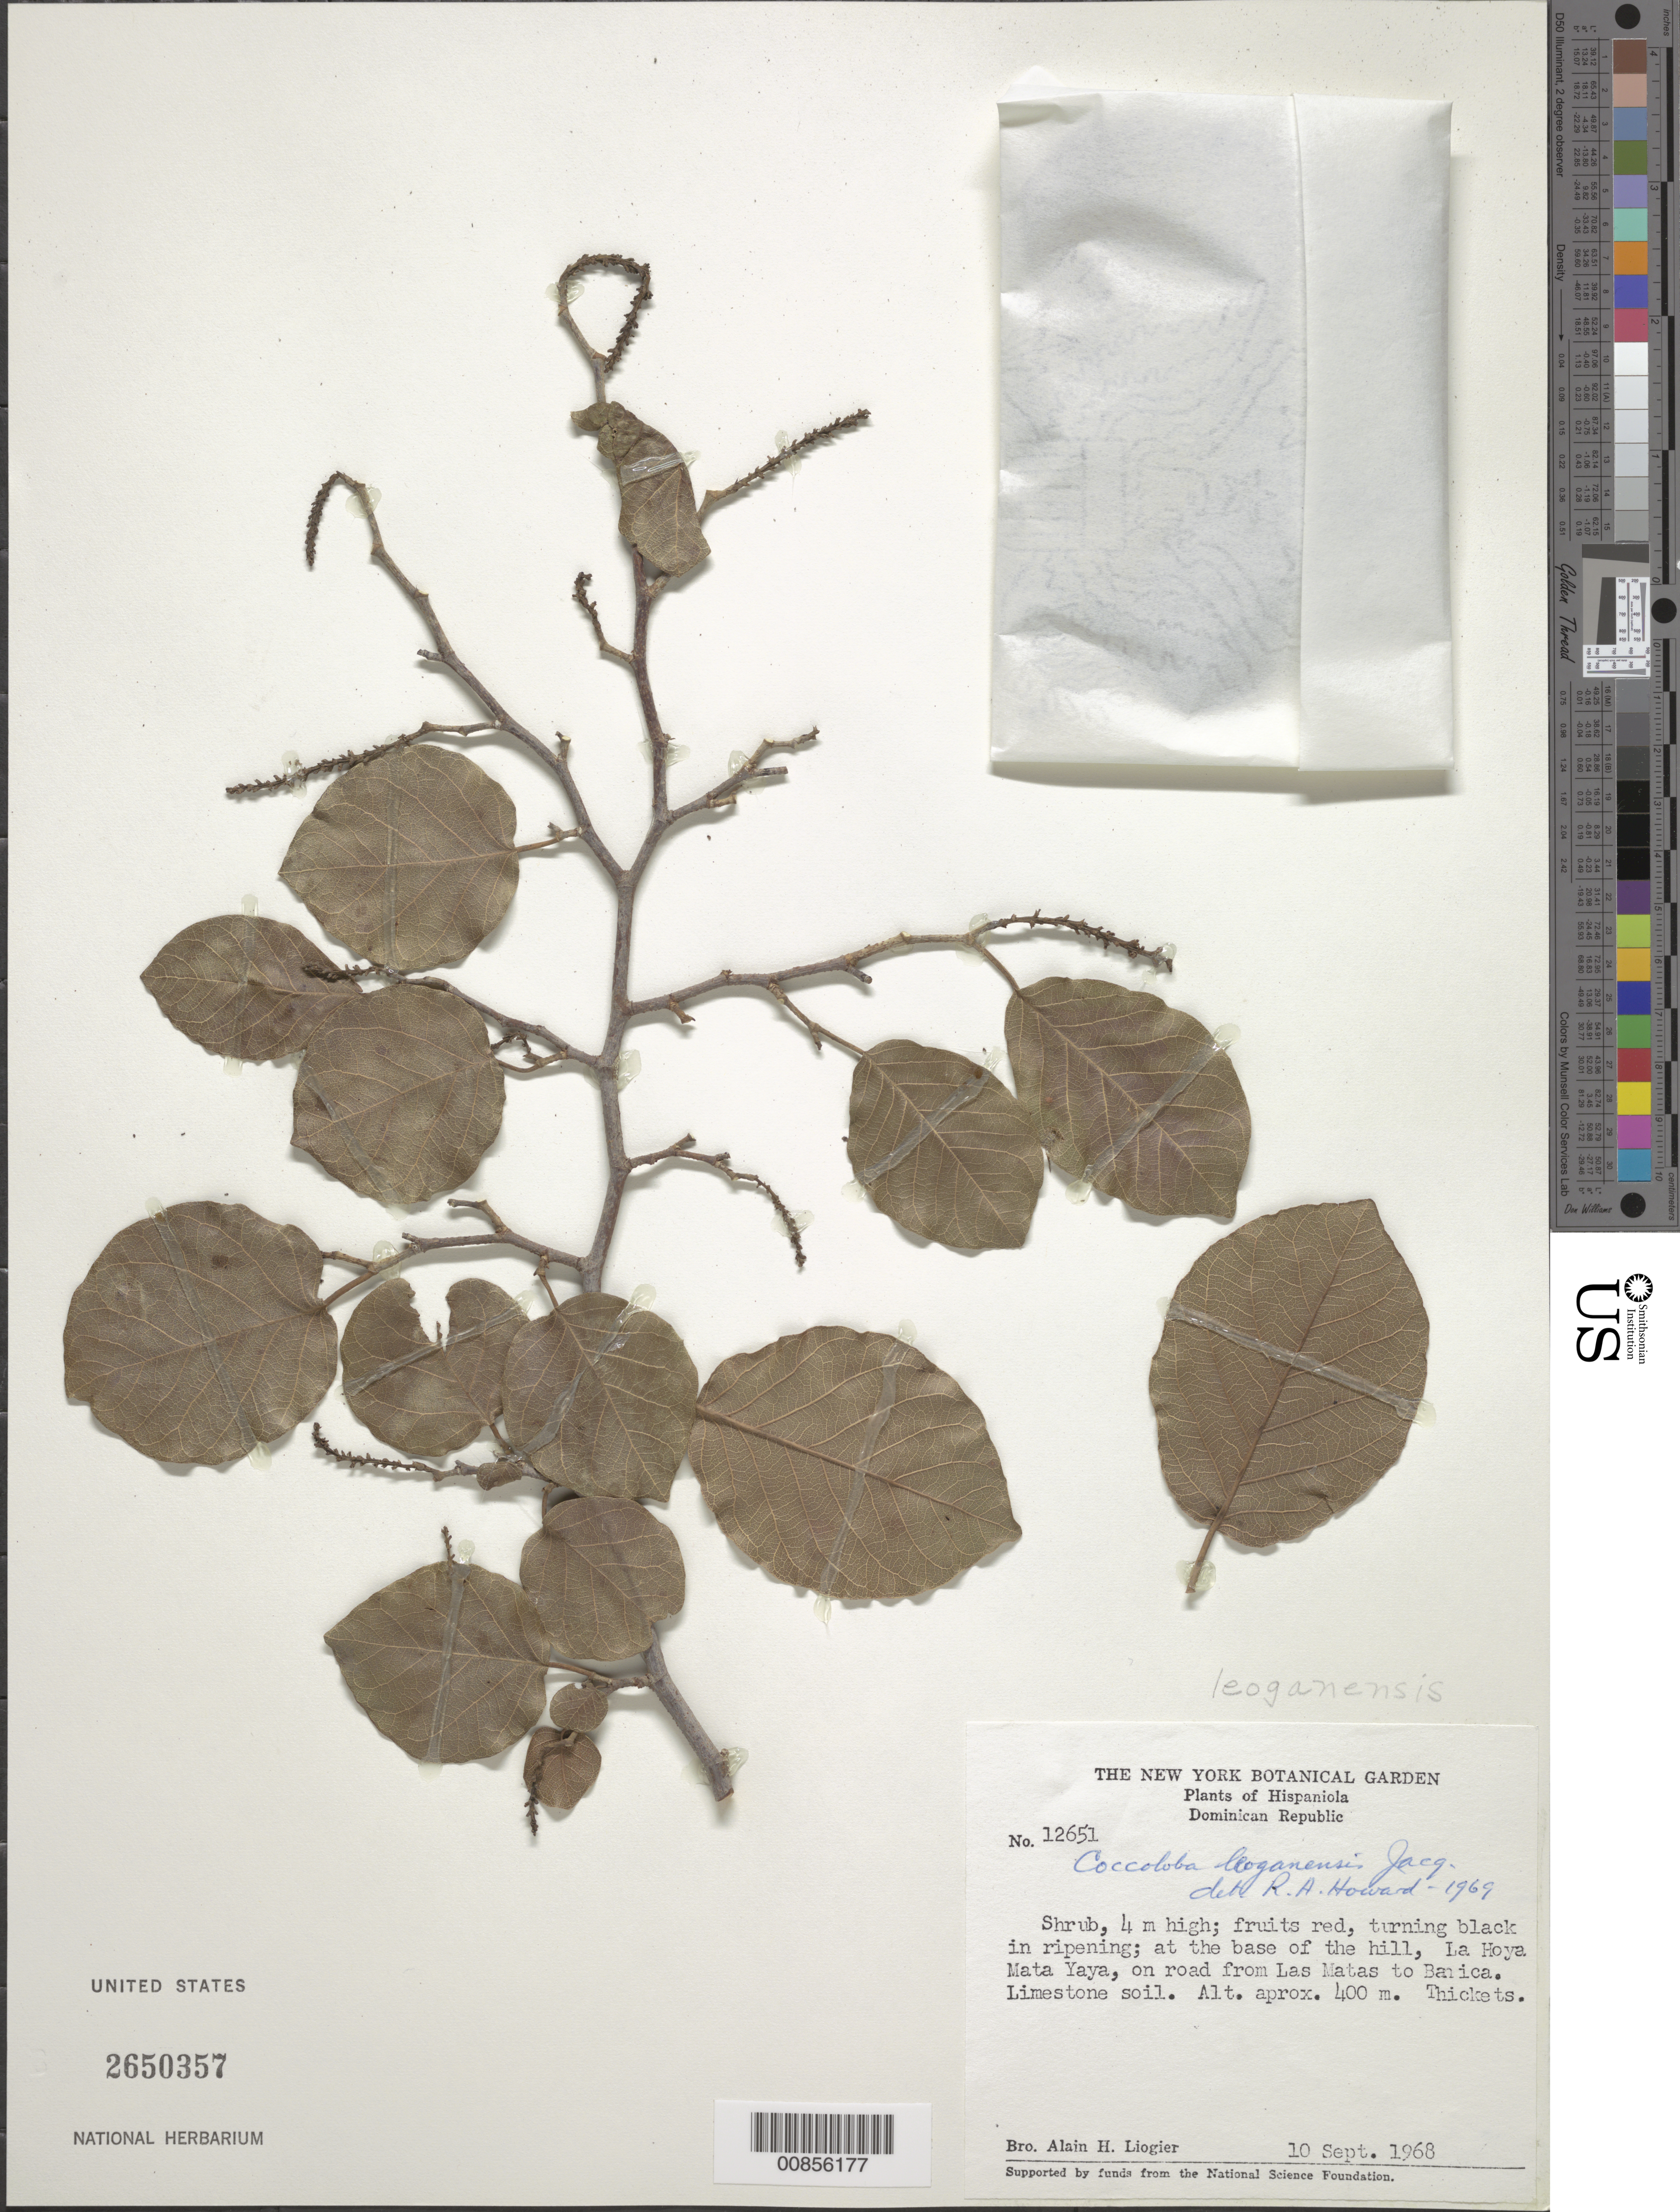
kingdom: Plantae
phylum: Tracheophyta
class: Magnoliopsida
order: Caryophyllales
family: Polygonaceae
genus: Coccoloba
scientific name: Coccoloba leoganensis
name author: Jacq.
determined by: Howard, R. A.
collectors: A. H. Liogier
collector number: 12651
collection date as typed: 10 Sep 1968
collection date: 1968-09-10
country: Dominican Republic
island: Hispaniola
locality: At the base of the hill, La Hoya, Mata Yaya, on road from Las Matas to Banica.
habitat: Thickets. Limestone soil.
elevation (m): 400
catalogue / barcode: US 2650357